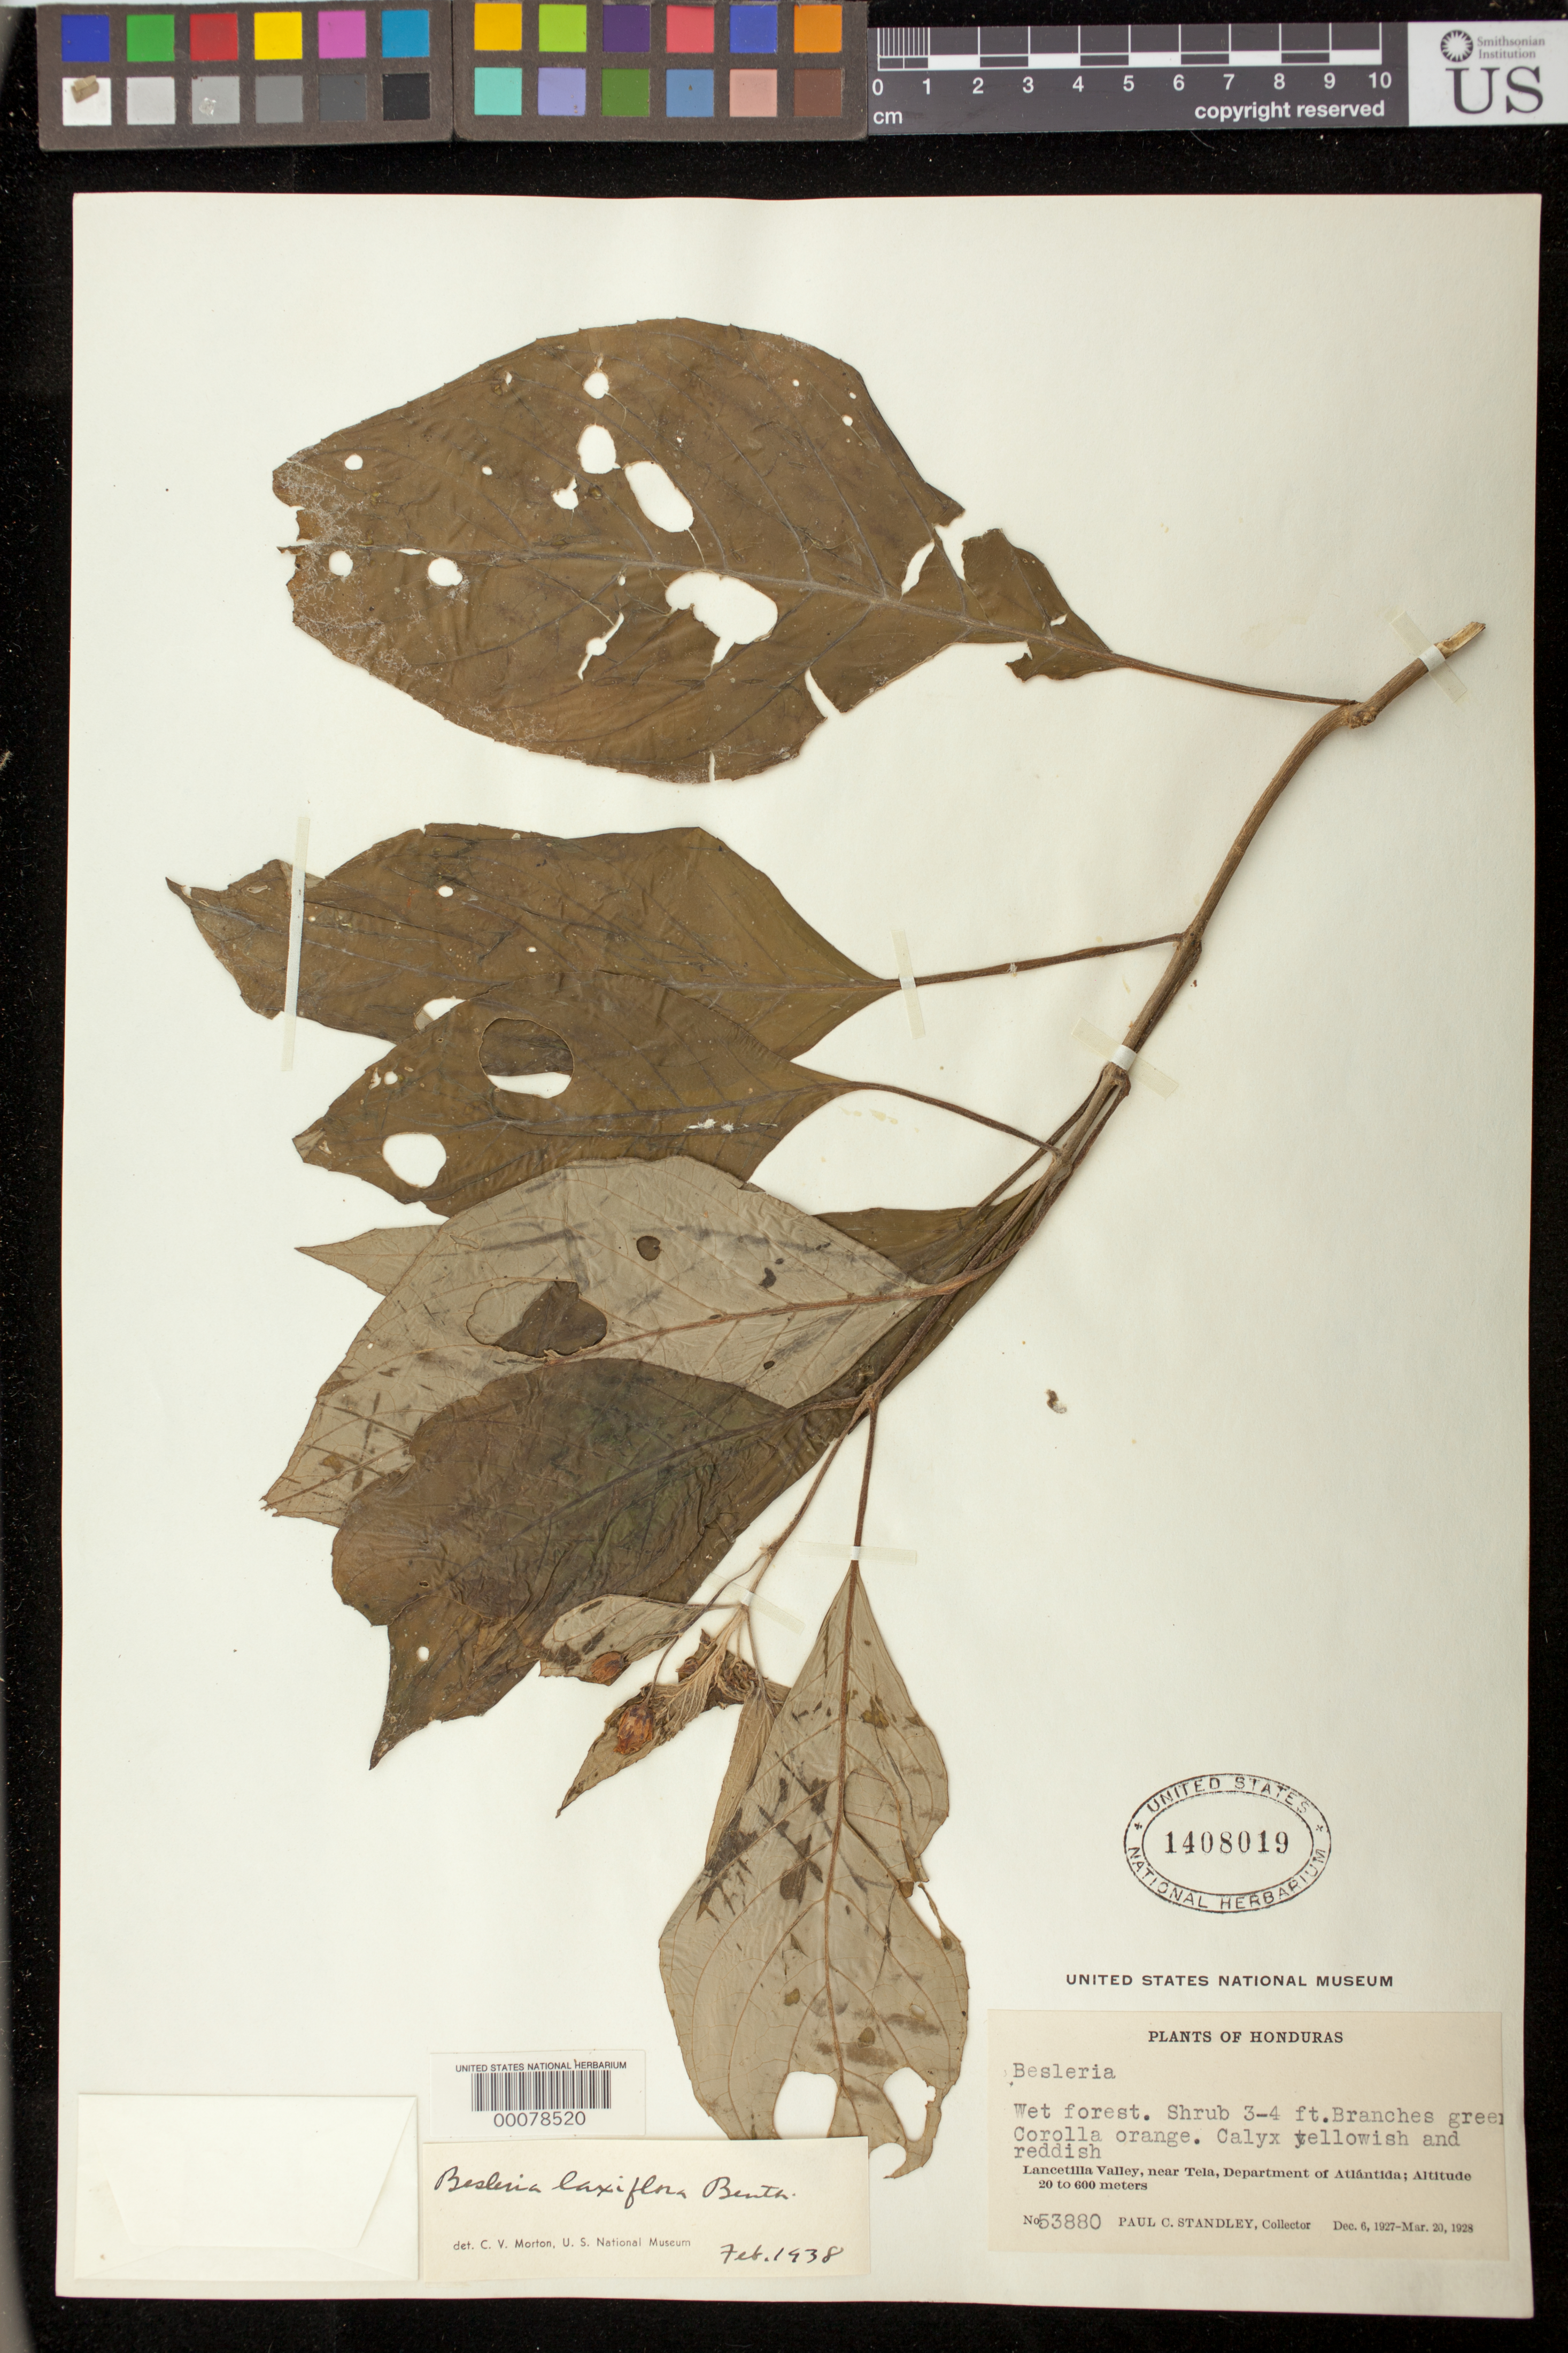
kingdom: Plantae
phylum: Tracheophyta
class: Magnoliopsida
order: Lamiales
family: Gesneriaceae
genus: Besleria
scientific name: Besleria laxiflora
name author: Benth.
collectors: P. C. Standley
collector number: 53880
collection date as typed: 1927-28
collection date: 1927/1928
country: Honduras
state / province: Atlántida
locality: Lancetilla valley, near Tela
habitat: Wet forest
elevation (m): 20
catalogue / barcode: US 1408019